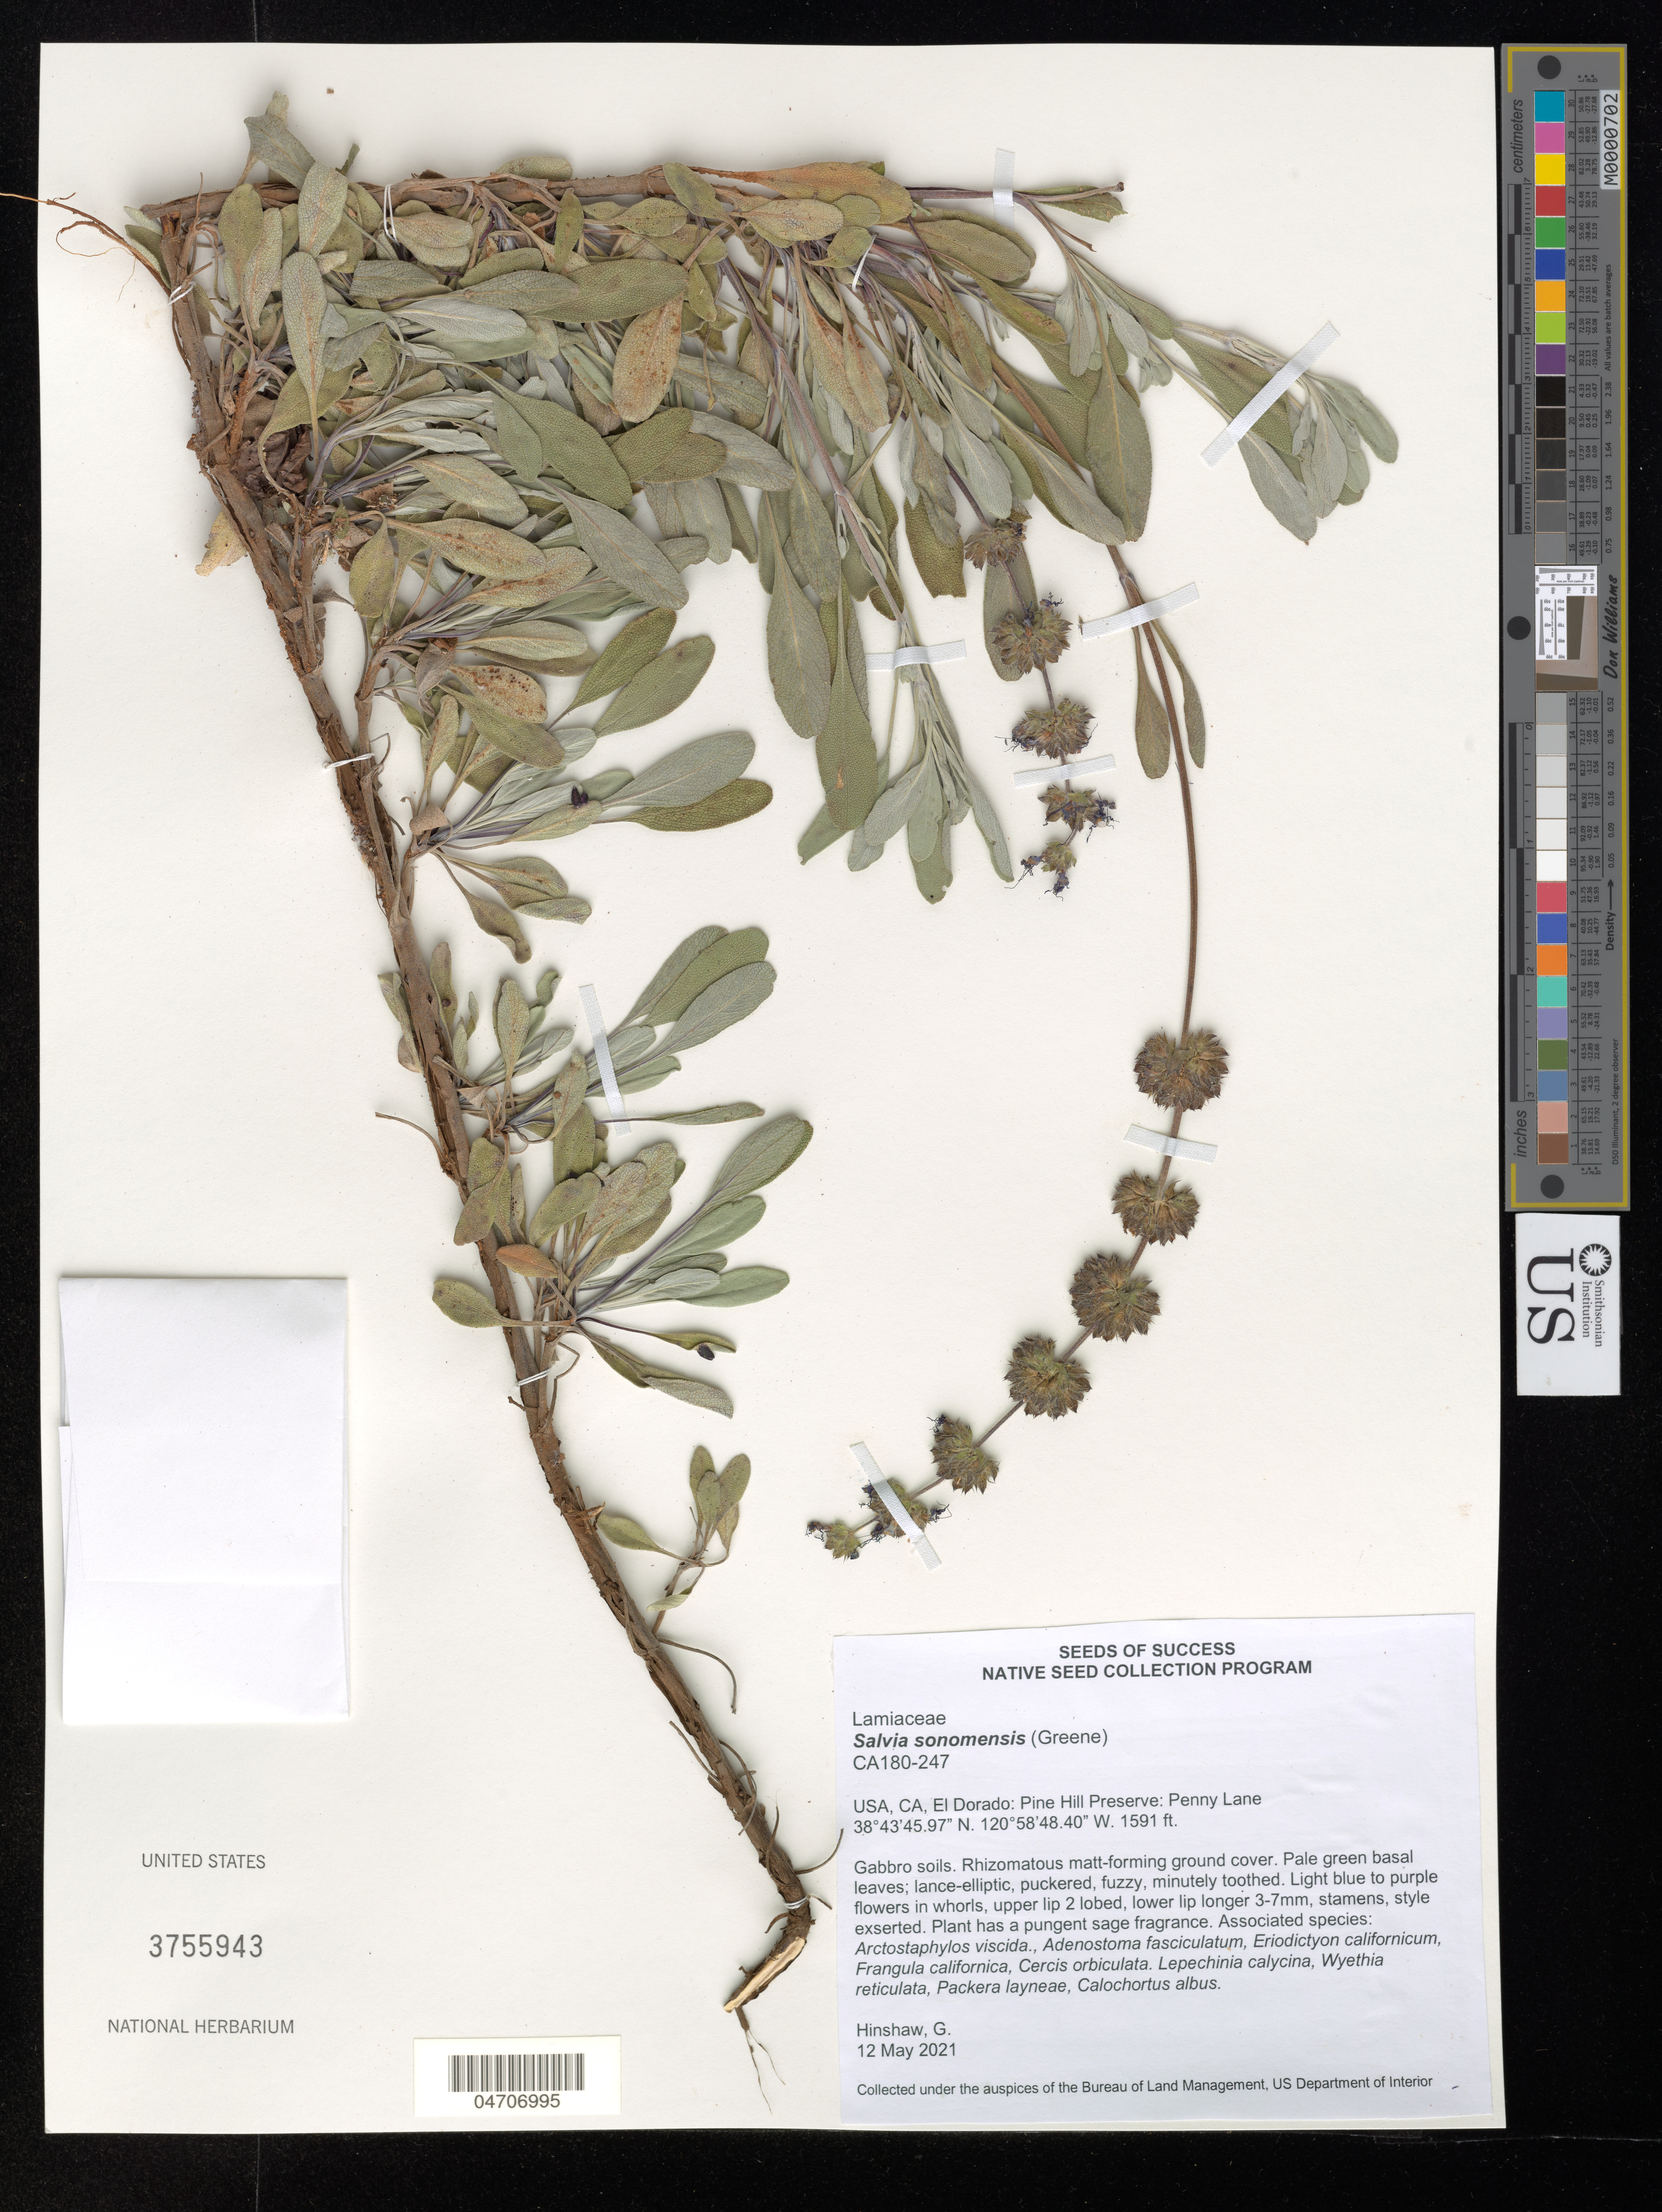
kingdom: Plantae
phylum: Tracheophyta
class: Magnoliopsida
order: Lamiales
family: Lamiaceae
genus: Salvia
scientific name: Salvia sonomensis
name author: Greene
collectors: G. Hinshaw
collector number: CA180-247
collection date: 2021-05-12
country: United States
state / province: California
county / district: El Dorado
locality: El Dorado: Pine Hill Preserve: Penny Lane.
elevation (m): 485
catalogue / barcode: US 3755943